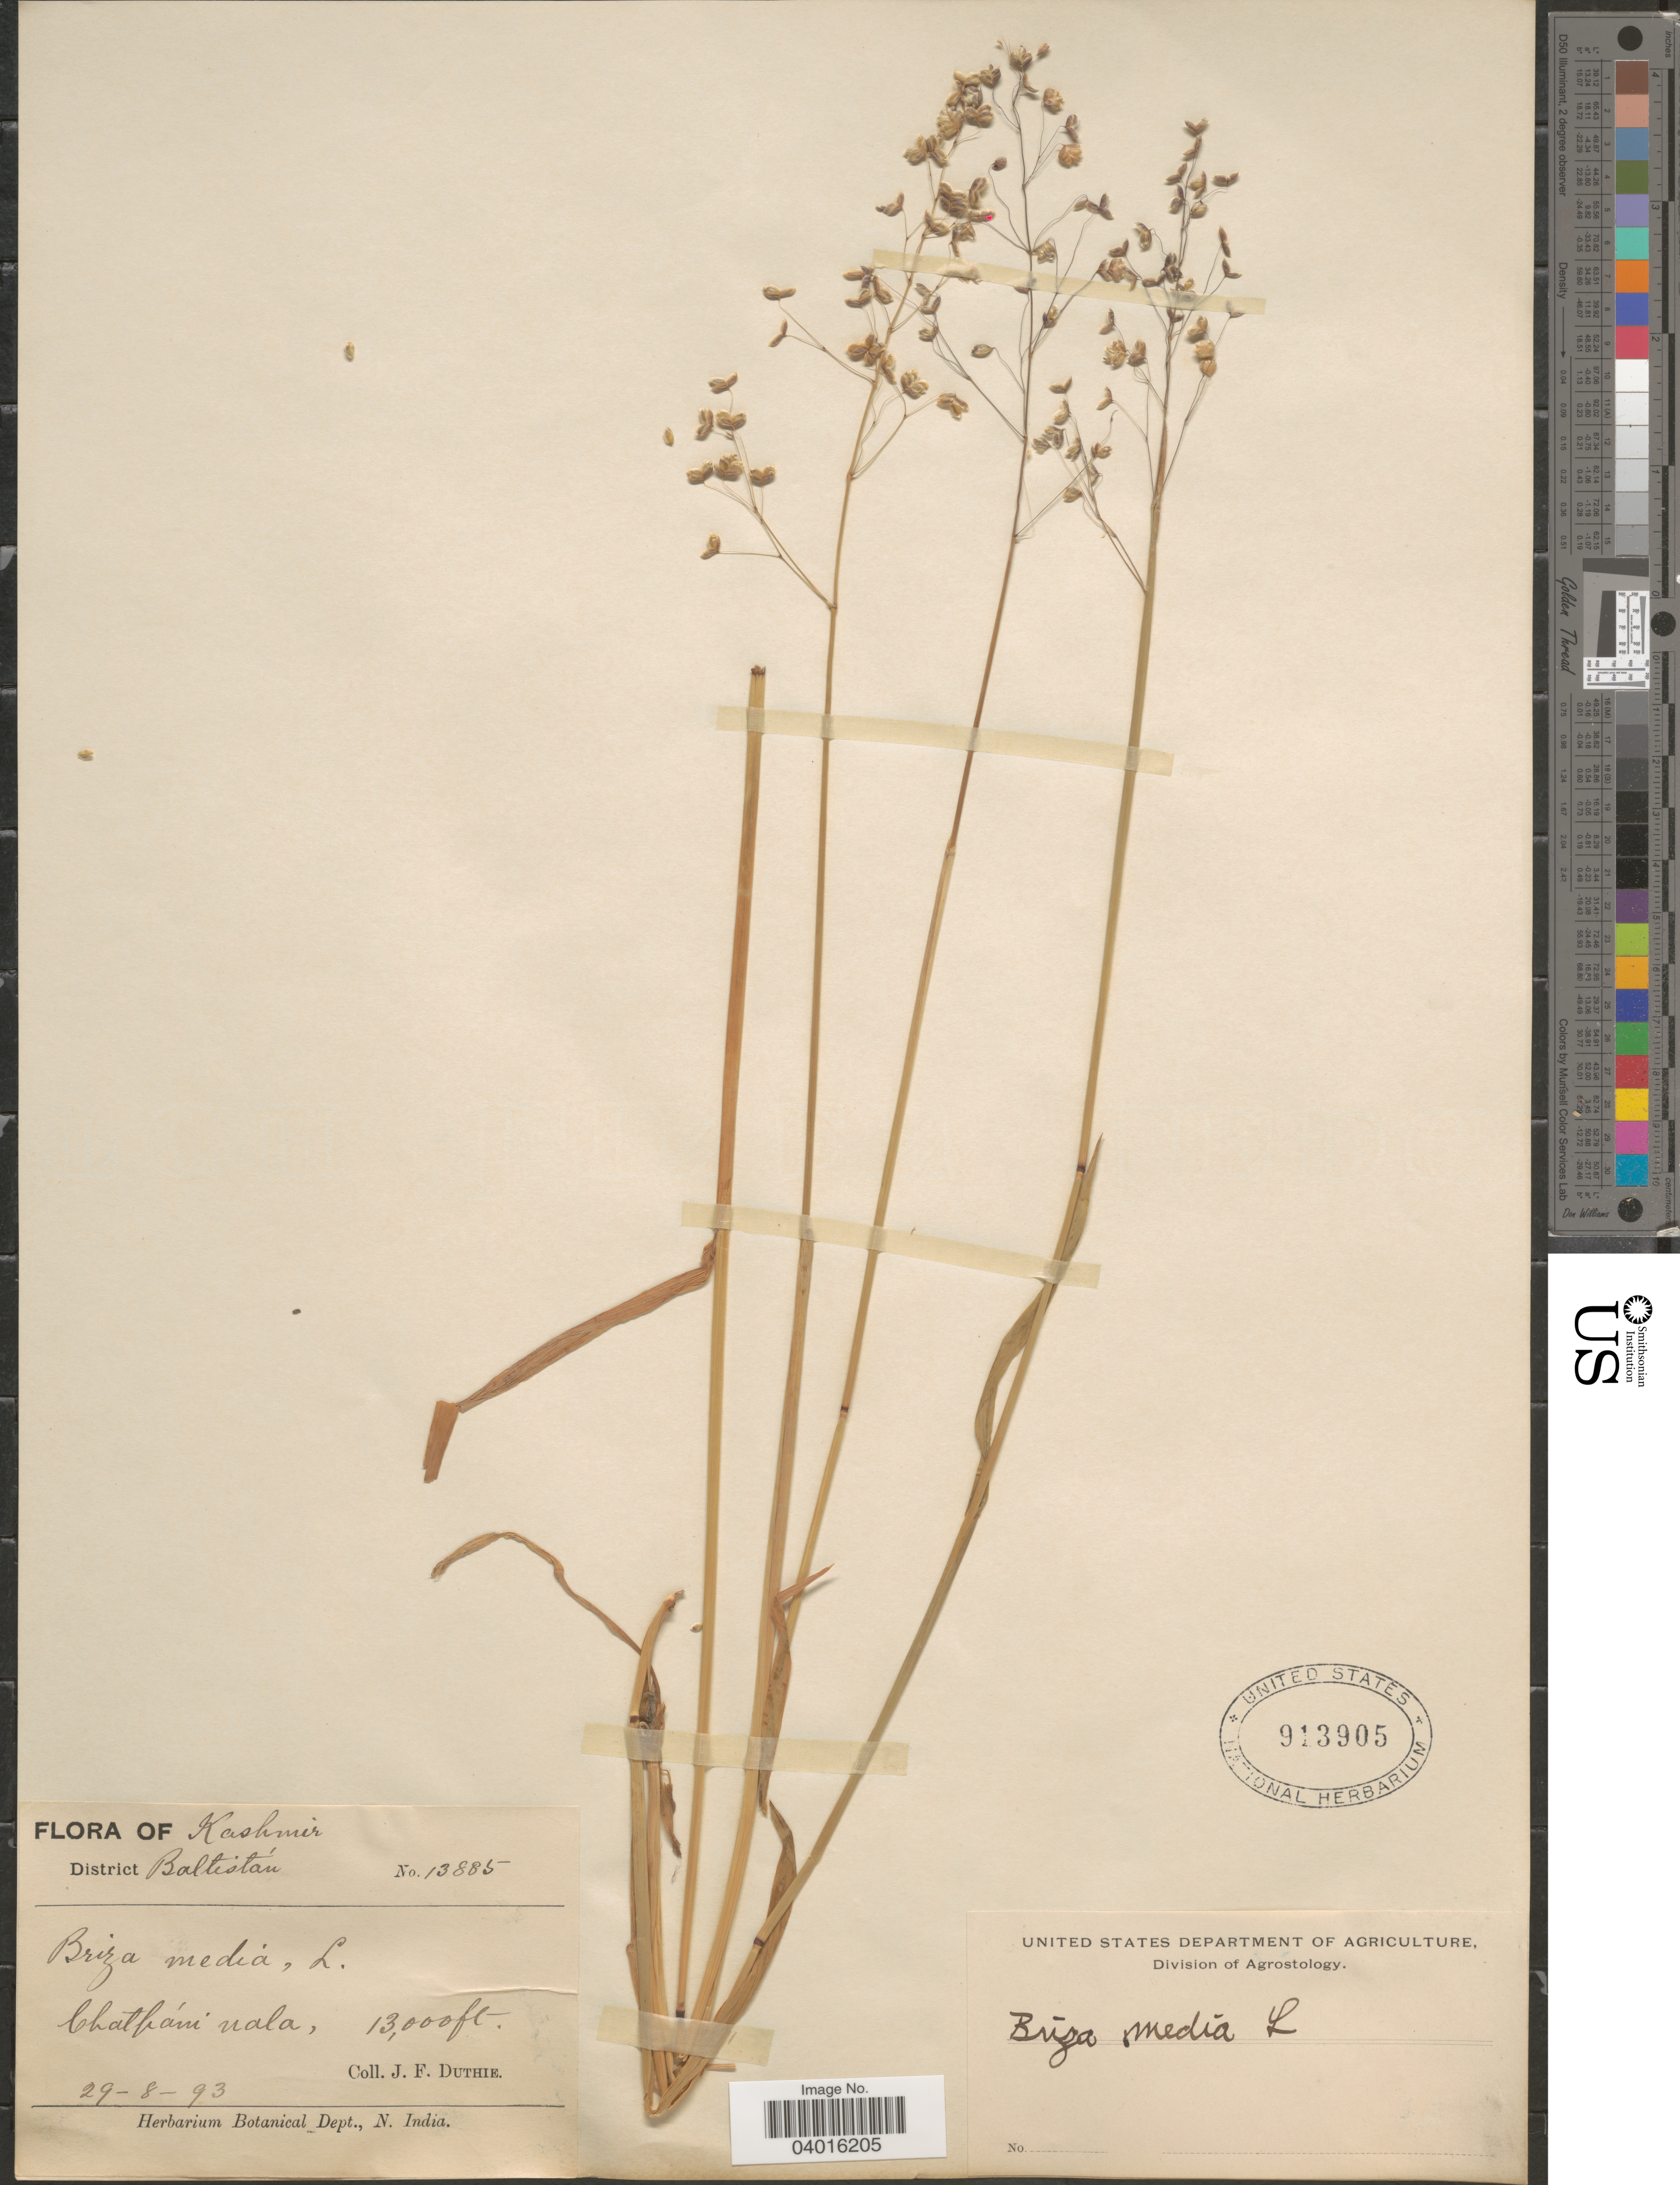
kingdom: Plantae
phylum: Tracheophyta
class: Liliopsida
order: Poales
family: Poaceae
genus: Briza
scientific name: Briza media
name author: L.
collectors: J. F. Duthie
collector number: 13885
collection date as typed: Transcribed d/m/y: 29/8/93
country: Pakistan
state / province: Gilgit-Baltistan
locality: Kashmir. District Baltistán. Chatpáni nala.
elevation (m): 3962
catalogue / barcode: US 913905